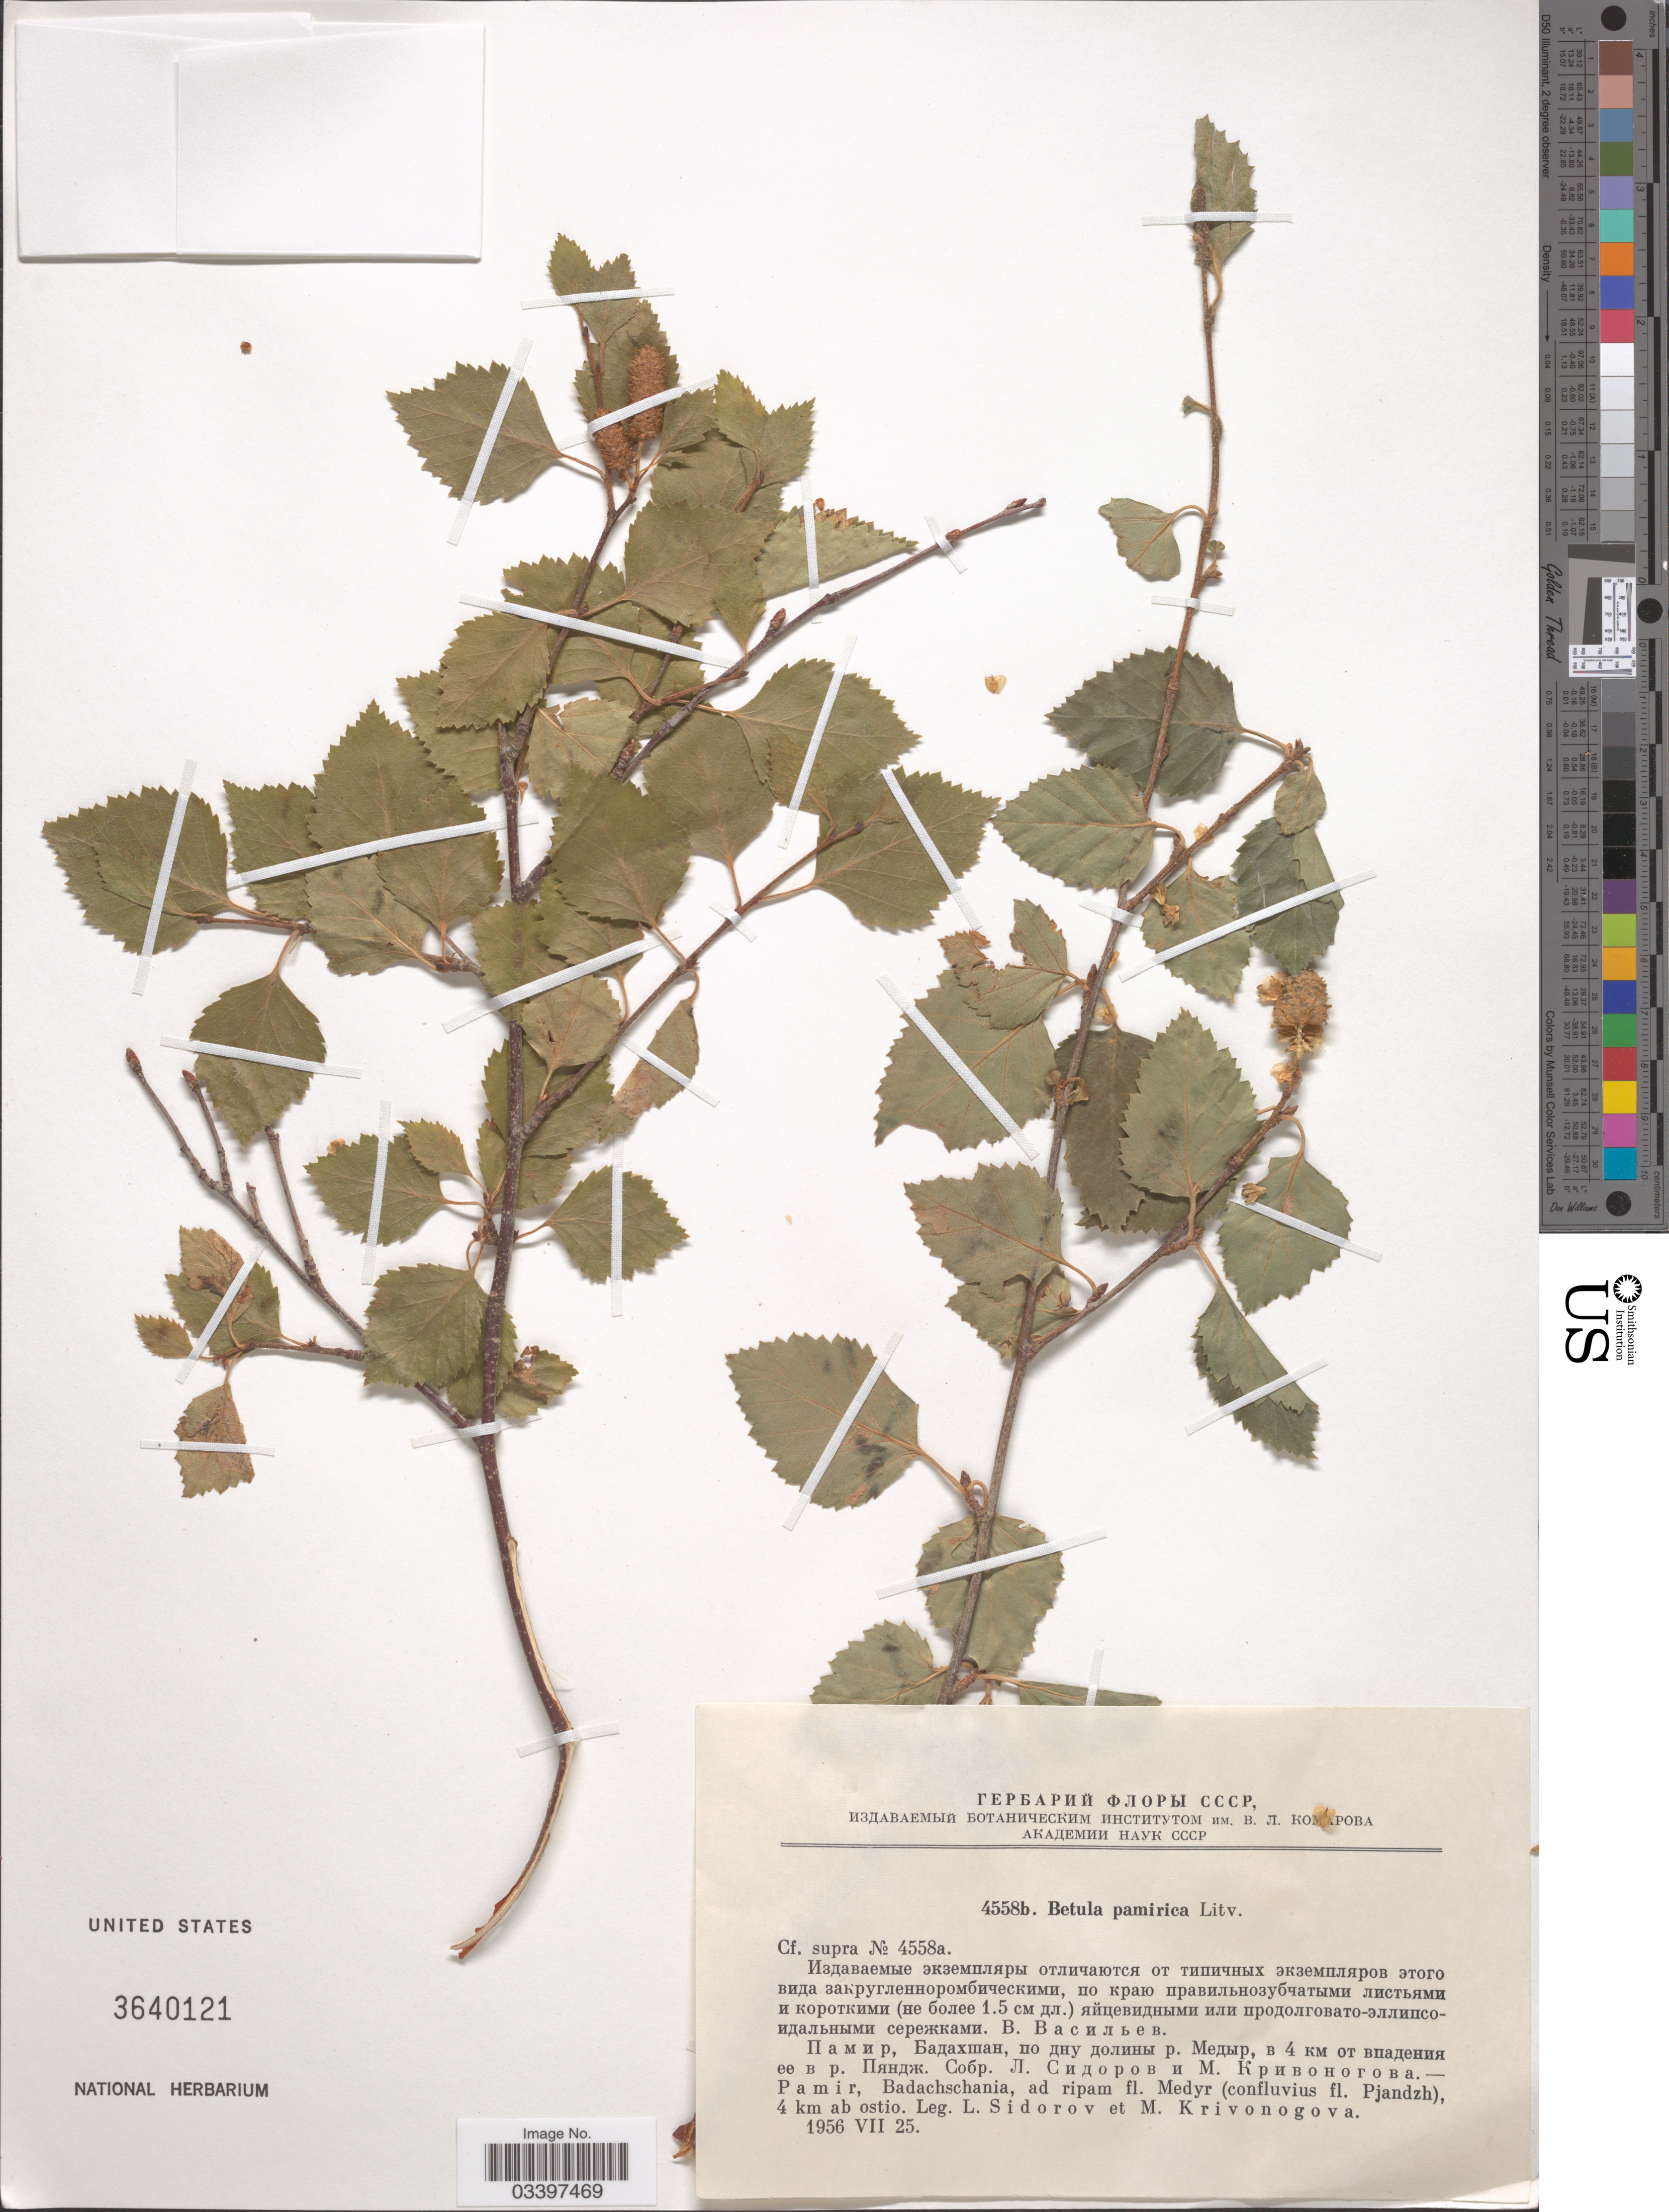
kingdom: Plantae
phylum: Tracheophyta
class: Magnoliopsida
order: Fagales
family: Betulaceae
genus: Betula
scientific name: Betula pamirica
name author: Litv.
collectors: L. Sidorov & M. Krivonogova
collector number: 4558b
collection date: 1956-07-25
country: Afghanistan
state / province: Badakhshan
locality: Pamir, Badachschania, ad ripam fl. Medyr (confluvius fl. Pjandzh), 4 km ab ostio.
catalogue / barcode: US 3640121